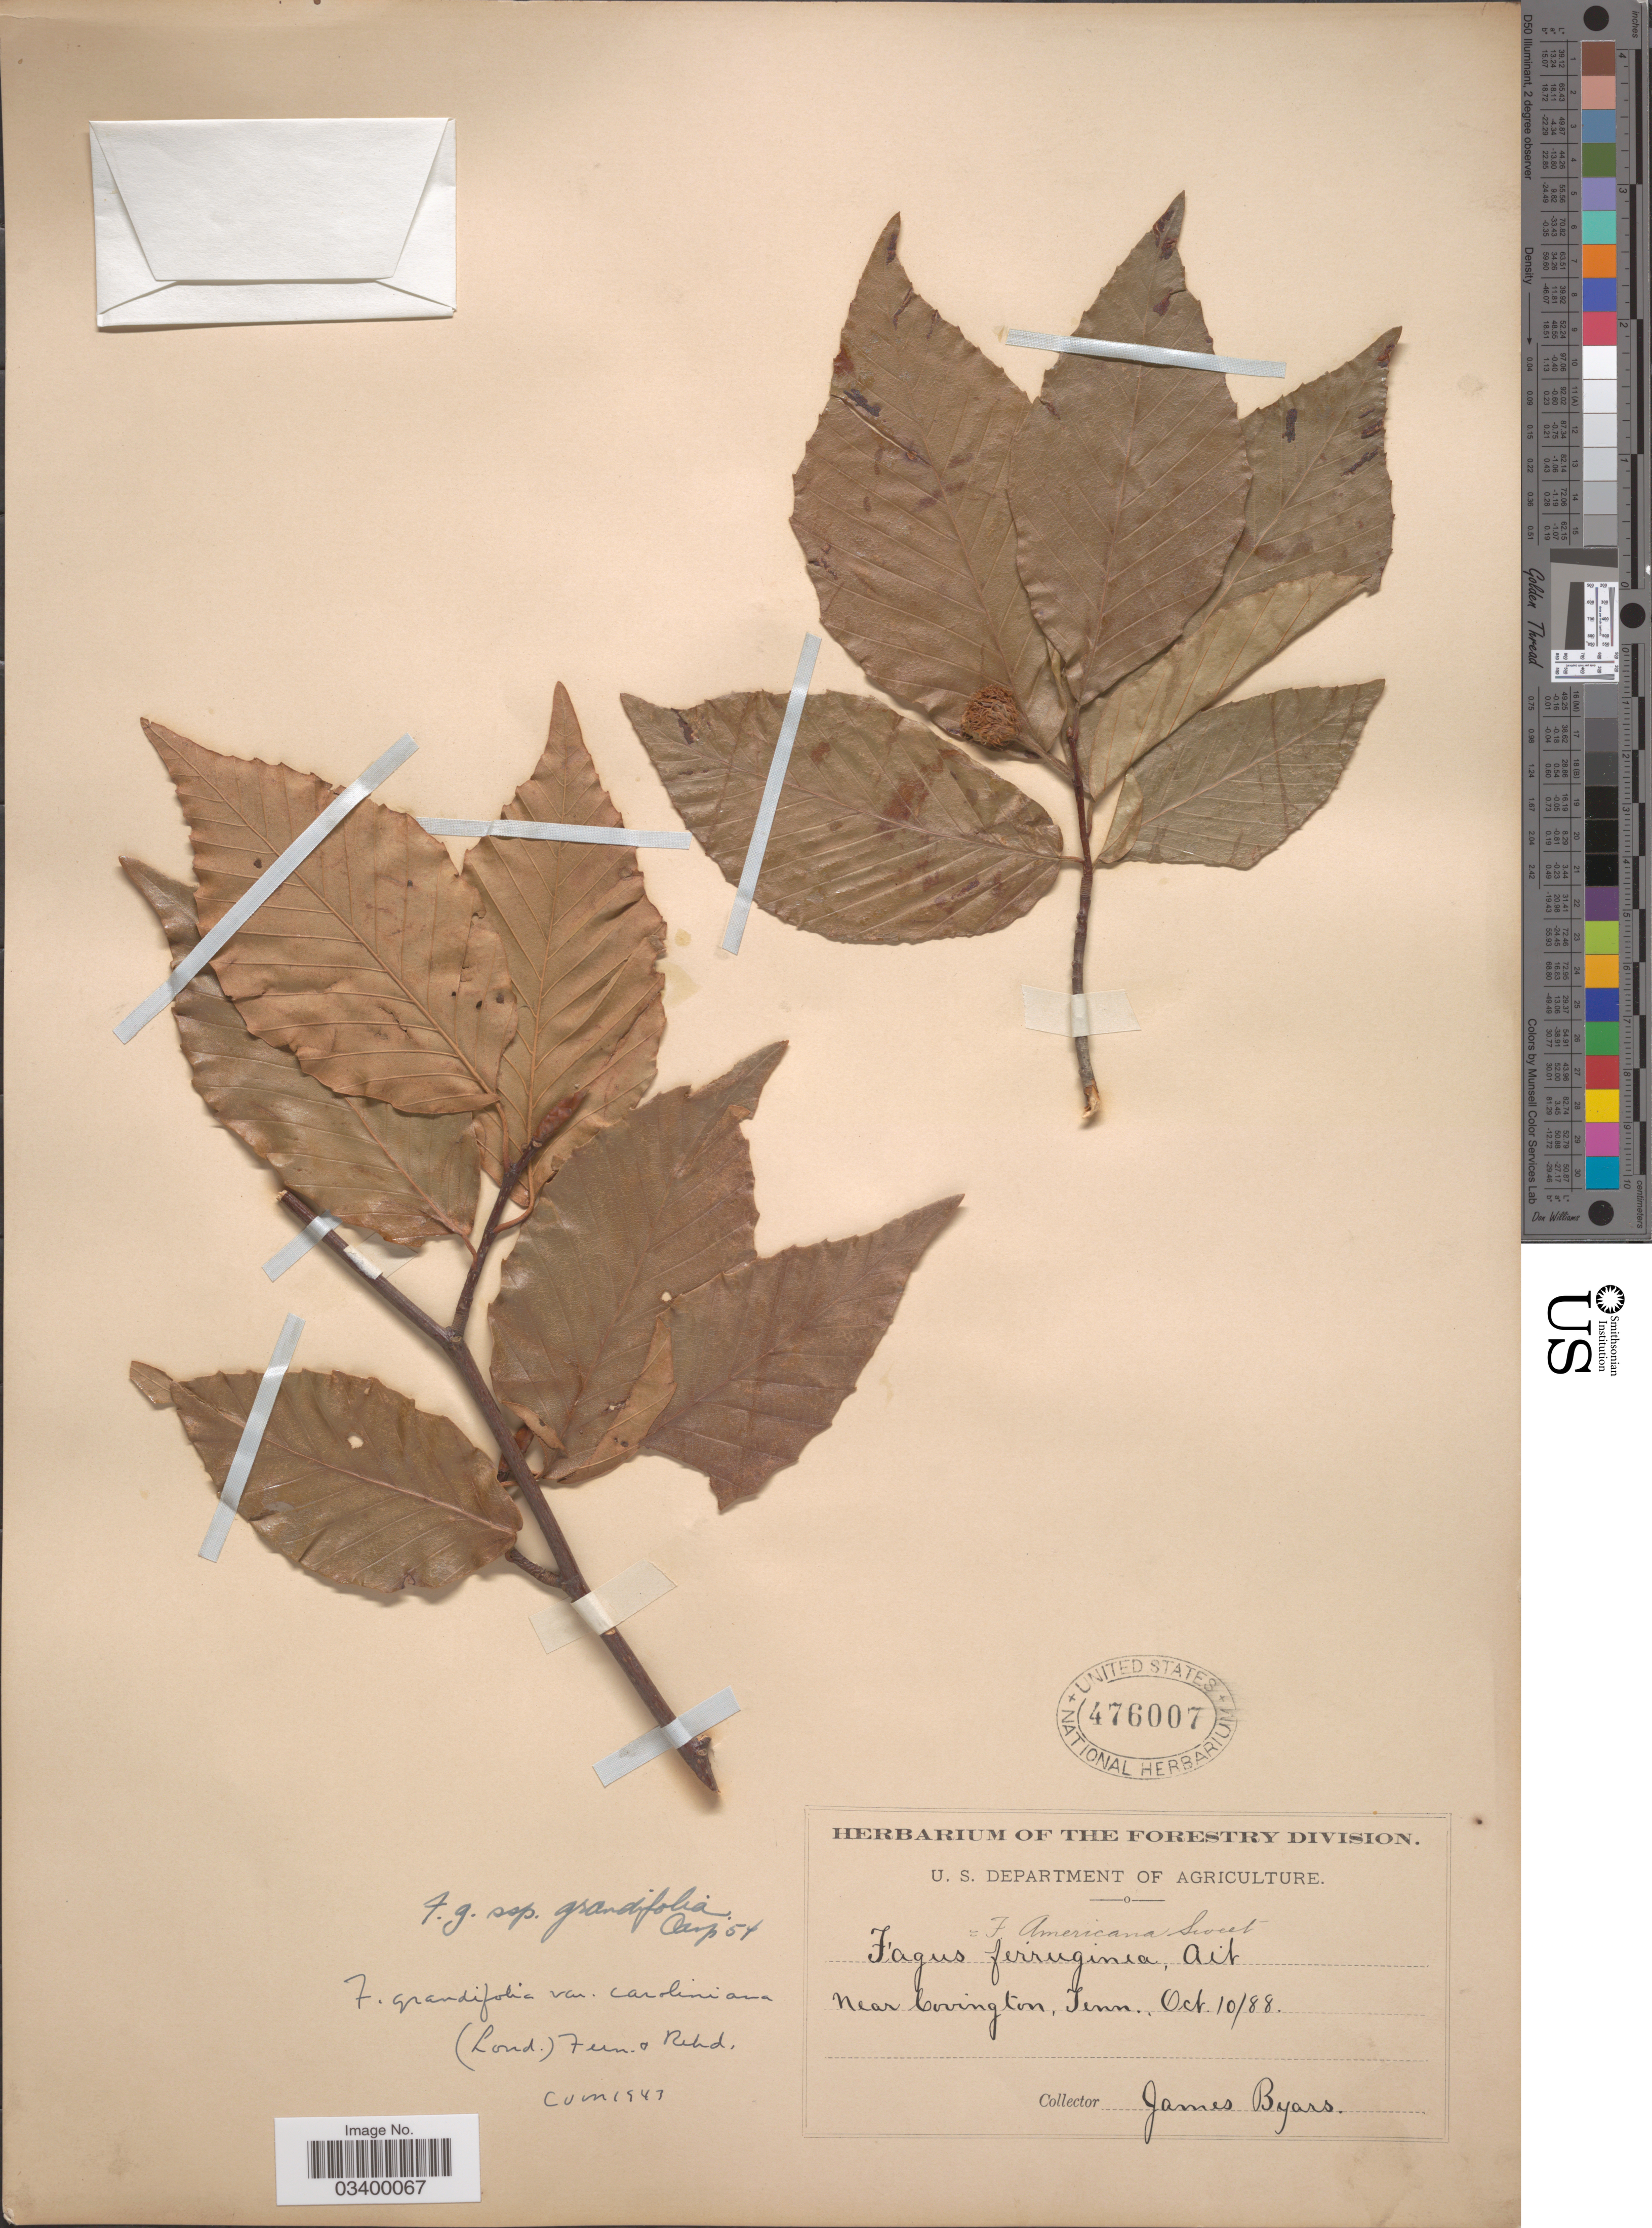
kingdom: Plantae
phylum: Tracheophyta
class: Magnoliopsida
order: Fagales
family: Fagaceae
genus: Fagus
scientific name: Fagus grandifolia subsp. caroliniana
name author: (Loudon) Fernald & Rehder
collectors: J. Byars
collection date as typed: Transcribed d/m/y: 10/10/88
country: United States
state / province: Tennessee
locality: Near Covington.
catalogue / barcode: US 476007